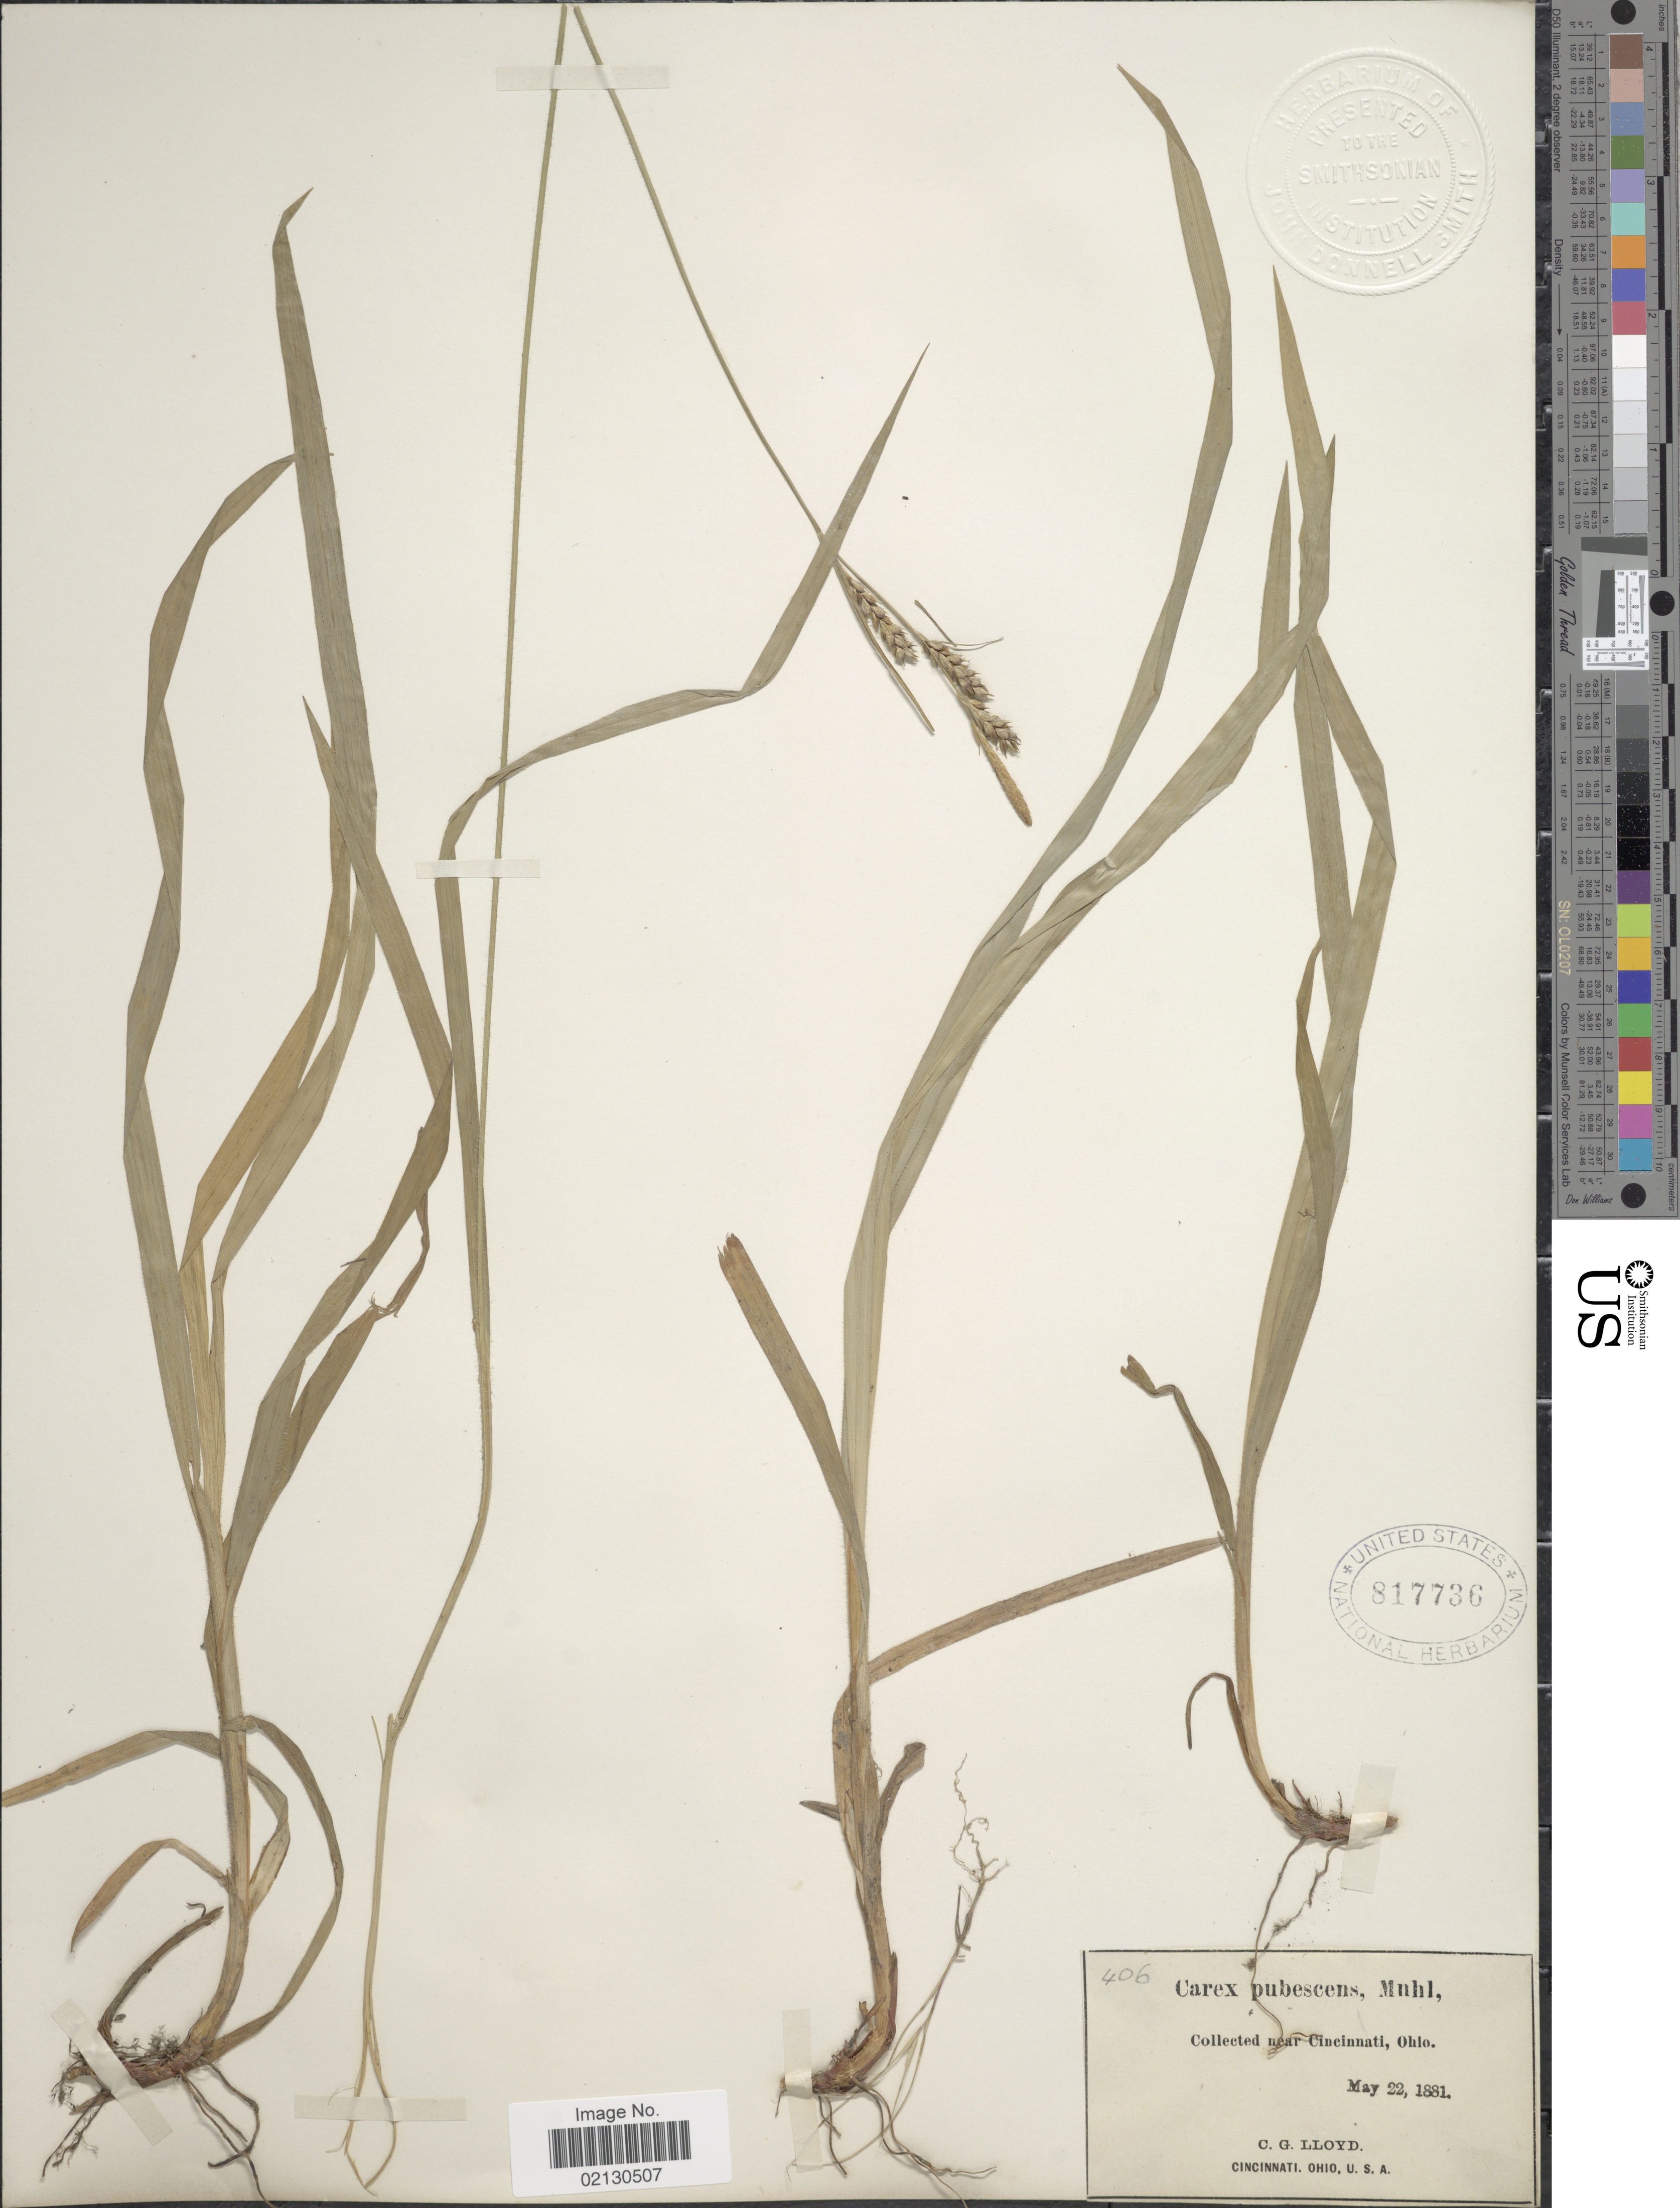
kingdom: Plantae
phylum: Tracheophyta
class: Liliopsida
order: Poales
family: Cyperaceae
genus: Carex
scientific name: Carex hirtifolia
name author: Mack.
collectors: C. G. Lloyd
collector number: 406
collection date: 1881-05-22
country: United States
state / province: Ohio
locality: Near Cincinnati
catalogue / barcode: US 817736